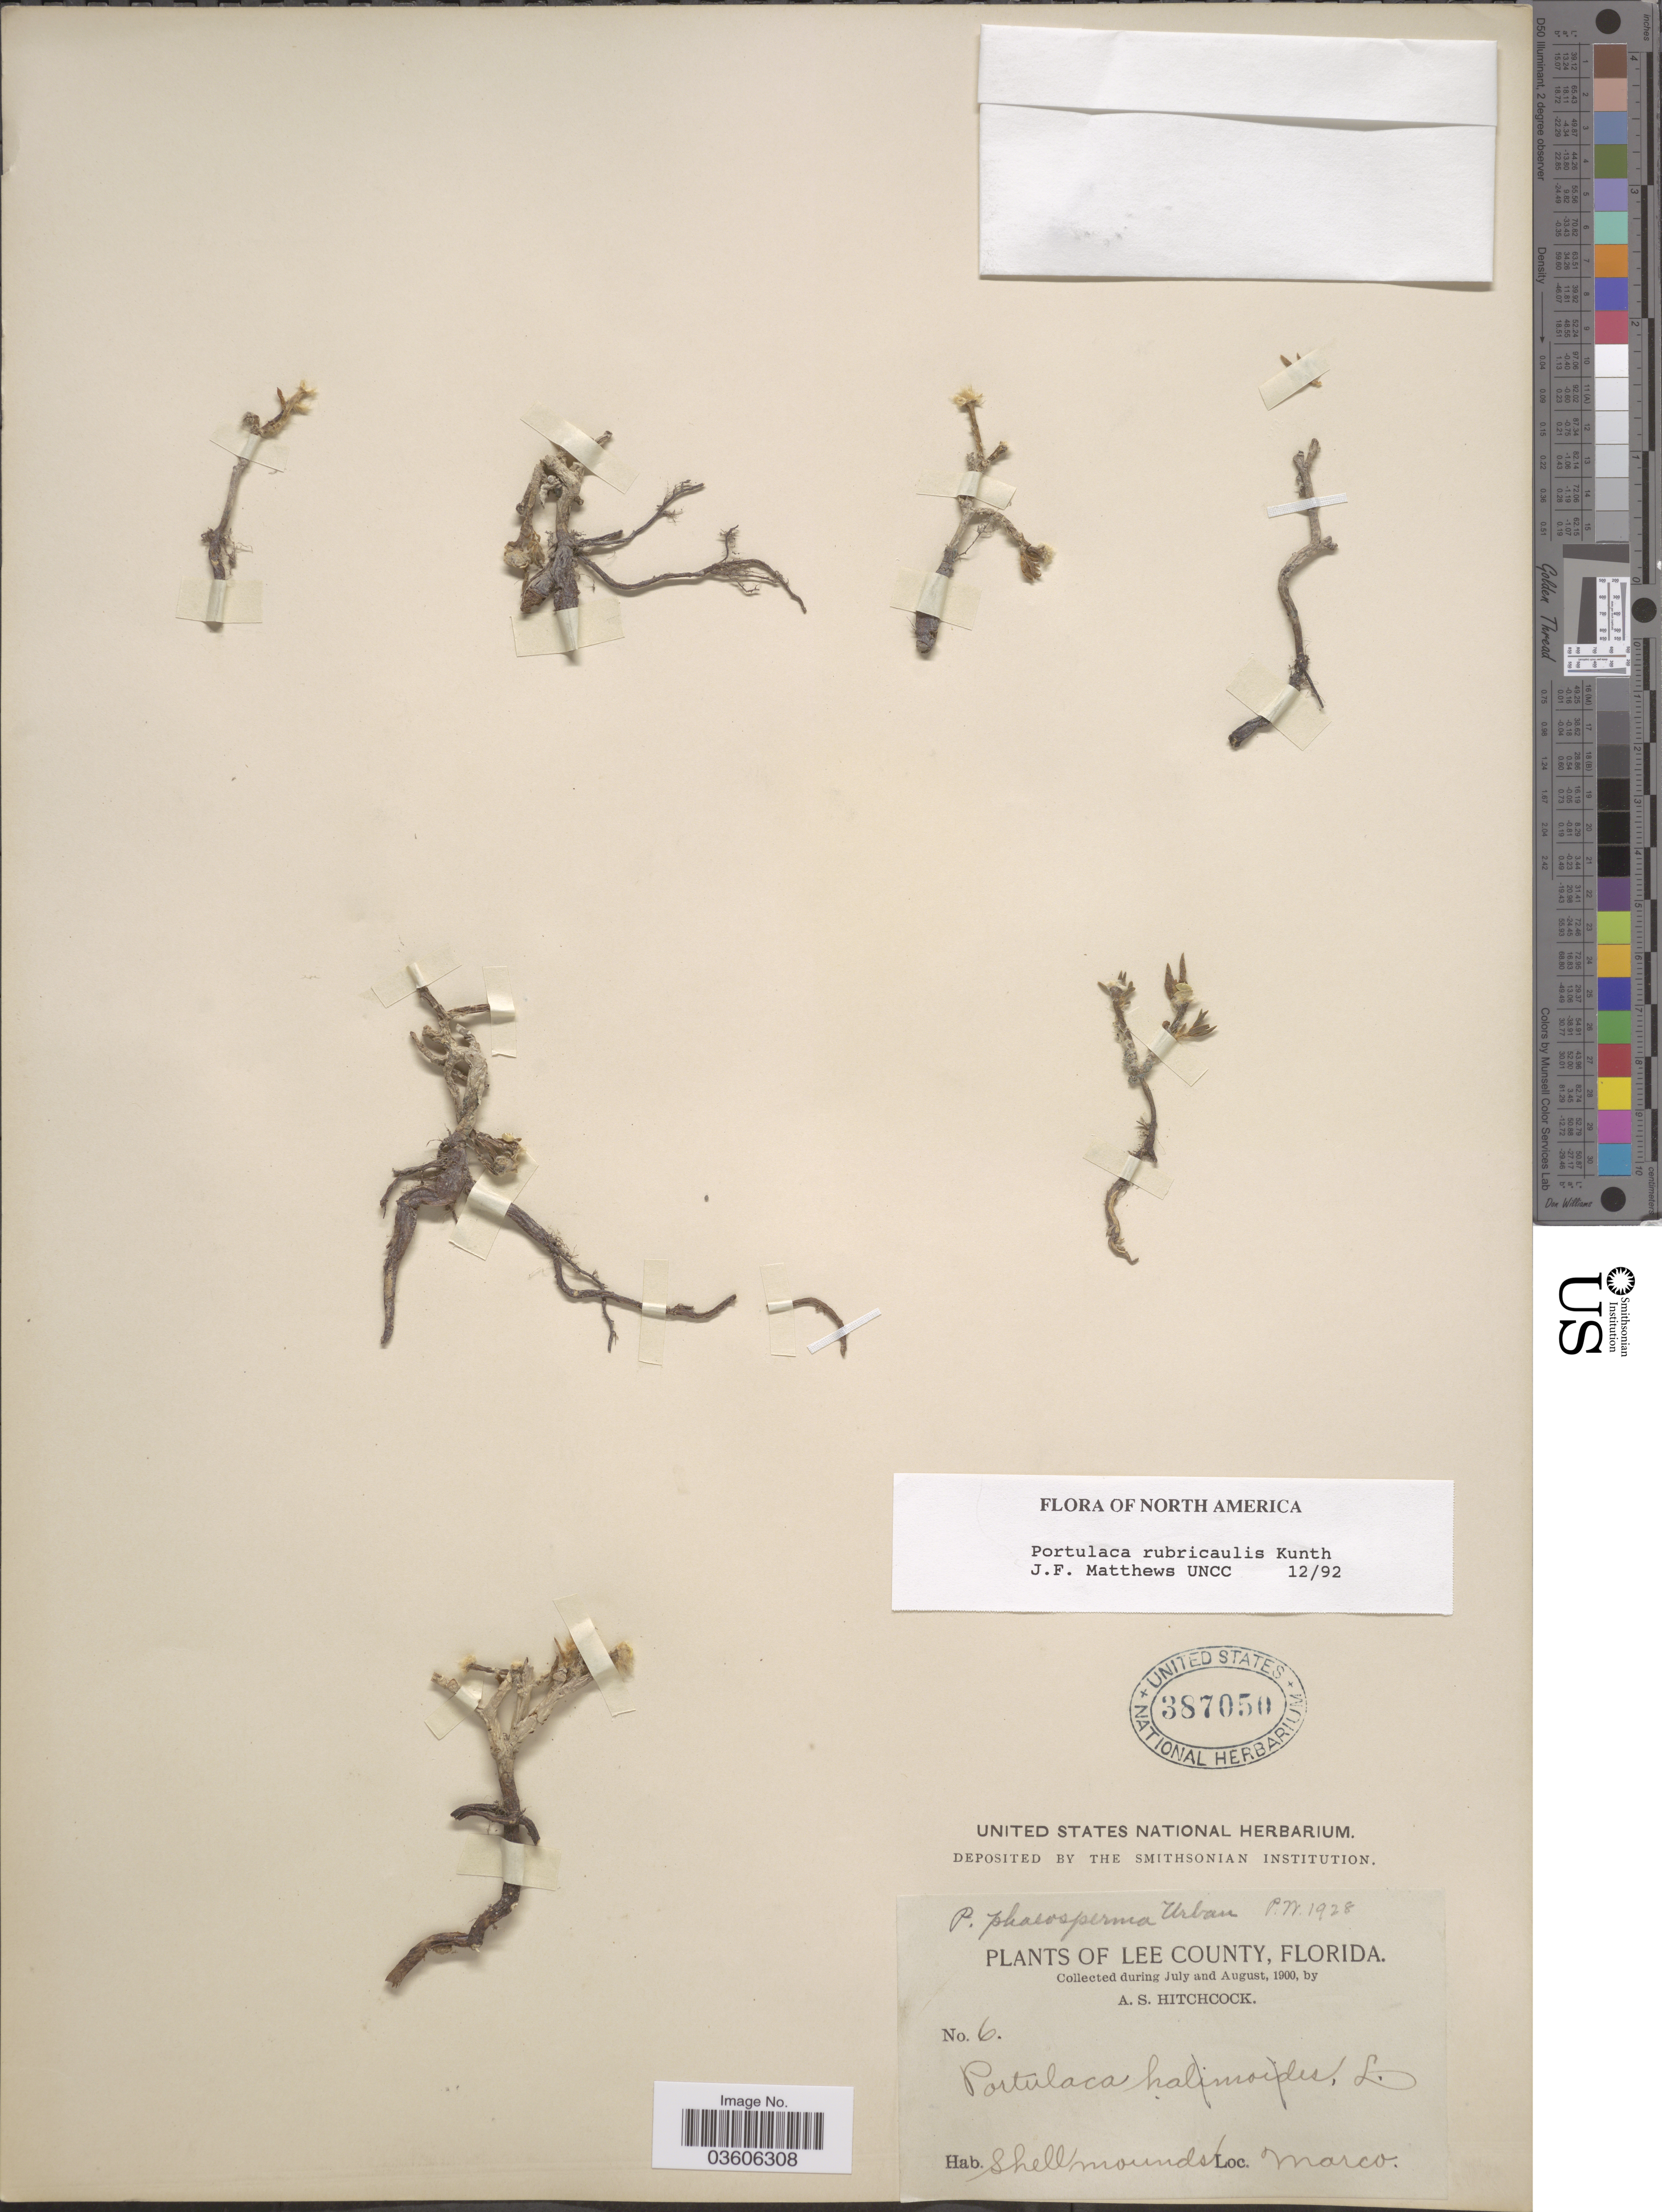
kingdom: Plantae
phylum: Tracheophyta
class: Magnoliopsida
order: Caryophyllales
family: Portulacaceae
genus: Portulaca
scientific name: Portulaca rubricaulis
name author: Kunth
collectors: A. S. Hitchcock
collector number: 6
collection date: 1900-07/1900-08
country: United States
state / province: Florida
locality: Lee County. Shell mounds. Marco.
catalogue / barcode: US 387050